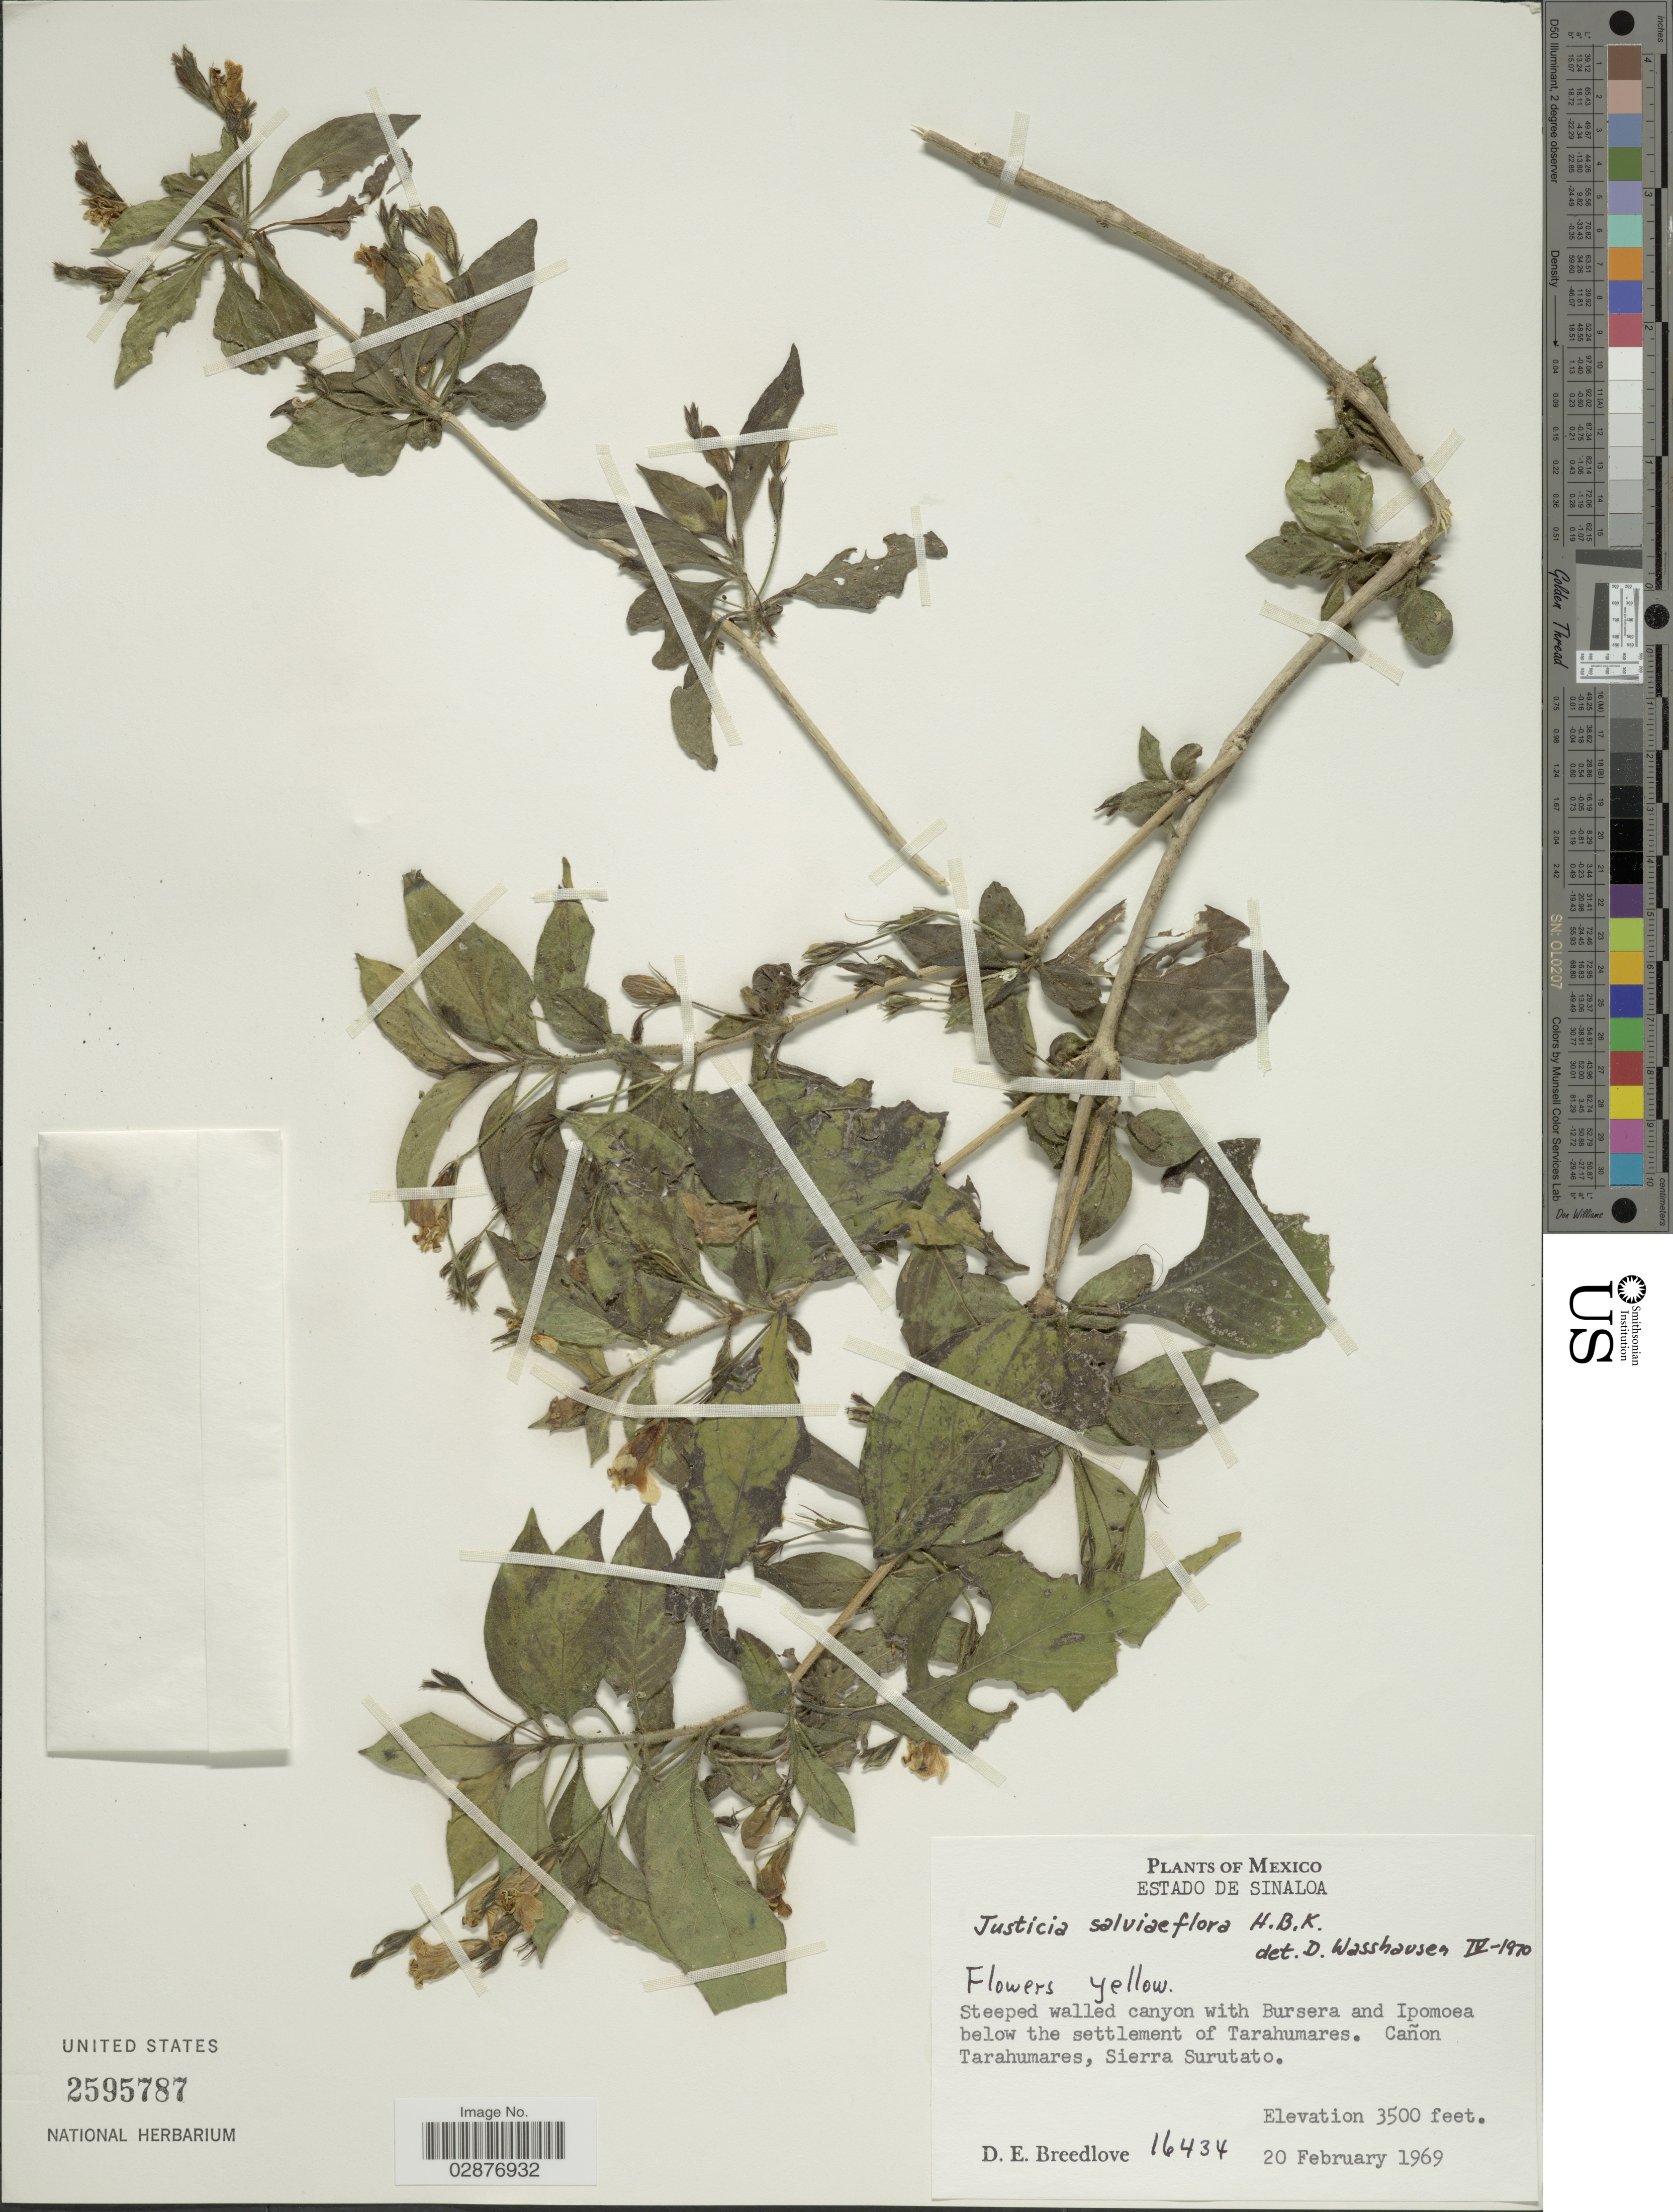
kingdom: Plantae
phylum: Tracheophyta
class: Magnoliopsida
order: Lamiales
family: Acanthaceae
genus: Justicia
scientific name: Justicia salviiflora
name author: Kunth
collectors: D. E. Breedlove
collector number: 16434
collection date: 1969-02-20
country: Mexico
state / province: Sinaloa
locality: Steeped walled canyon with Bursera and Ipomoea below the settlement of Tarahumares. Cañon Tarahumares, Sierra Surutato.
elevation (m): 1067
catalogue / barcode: US 2595787